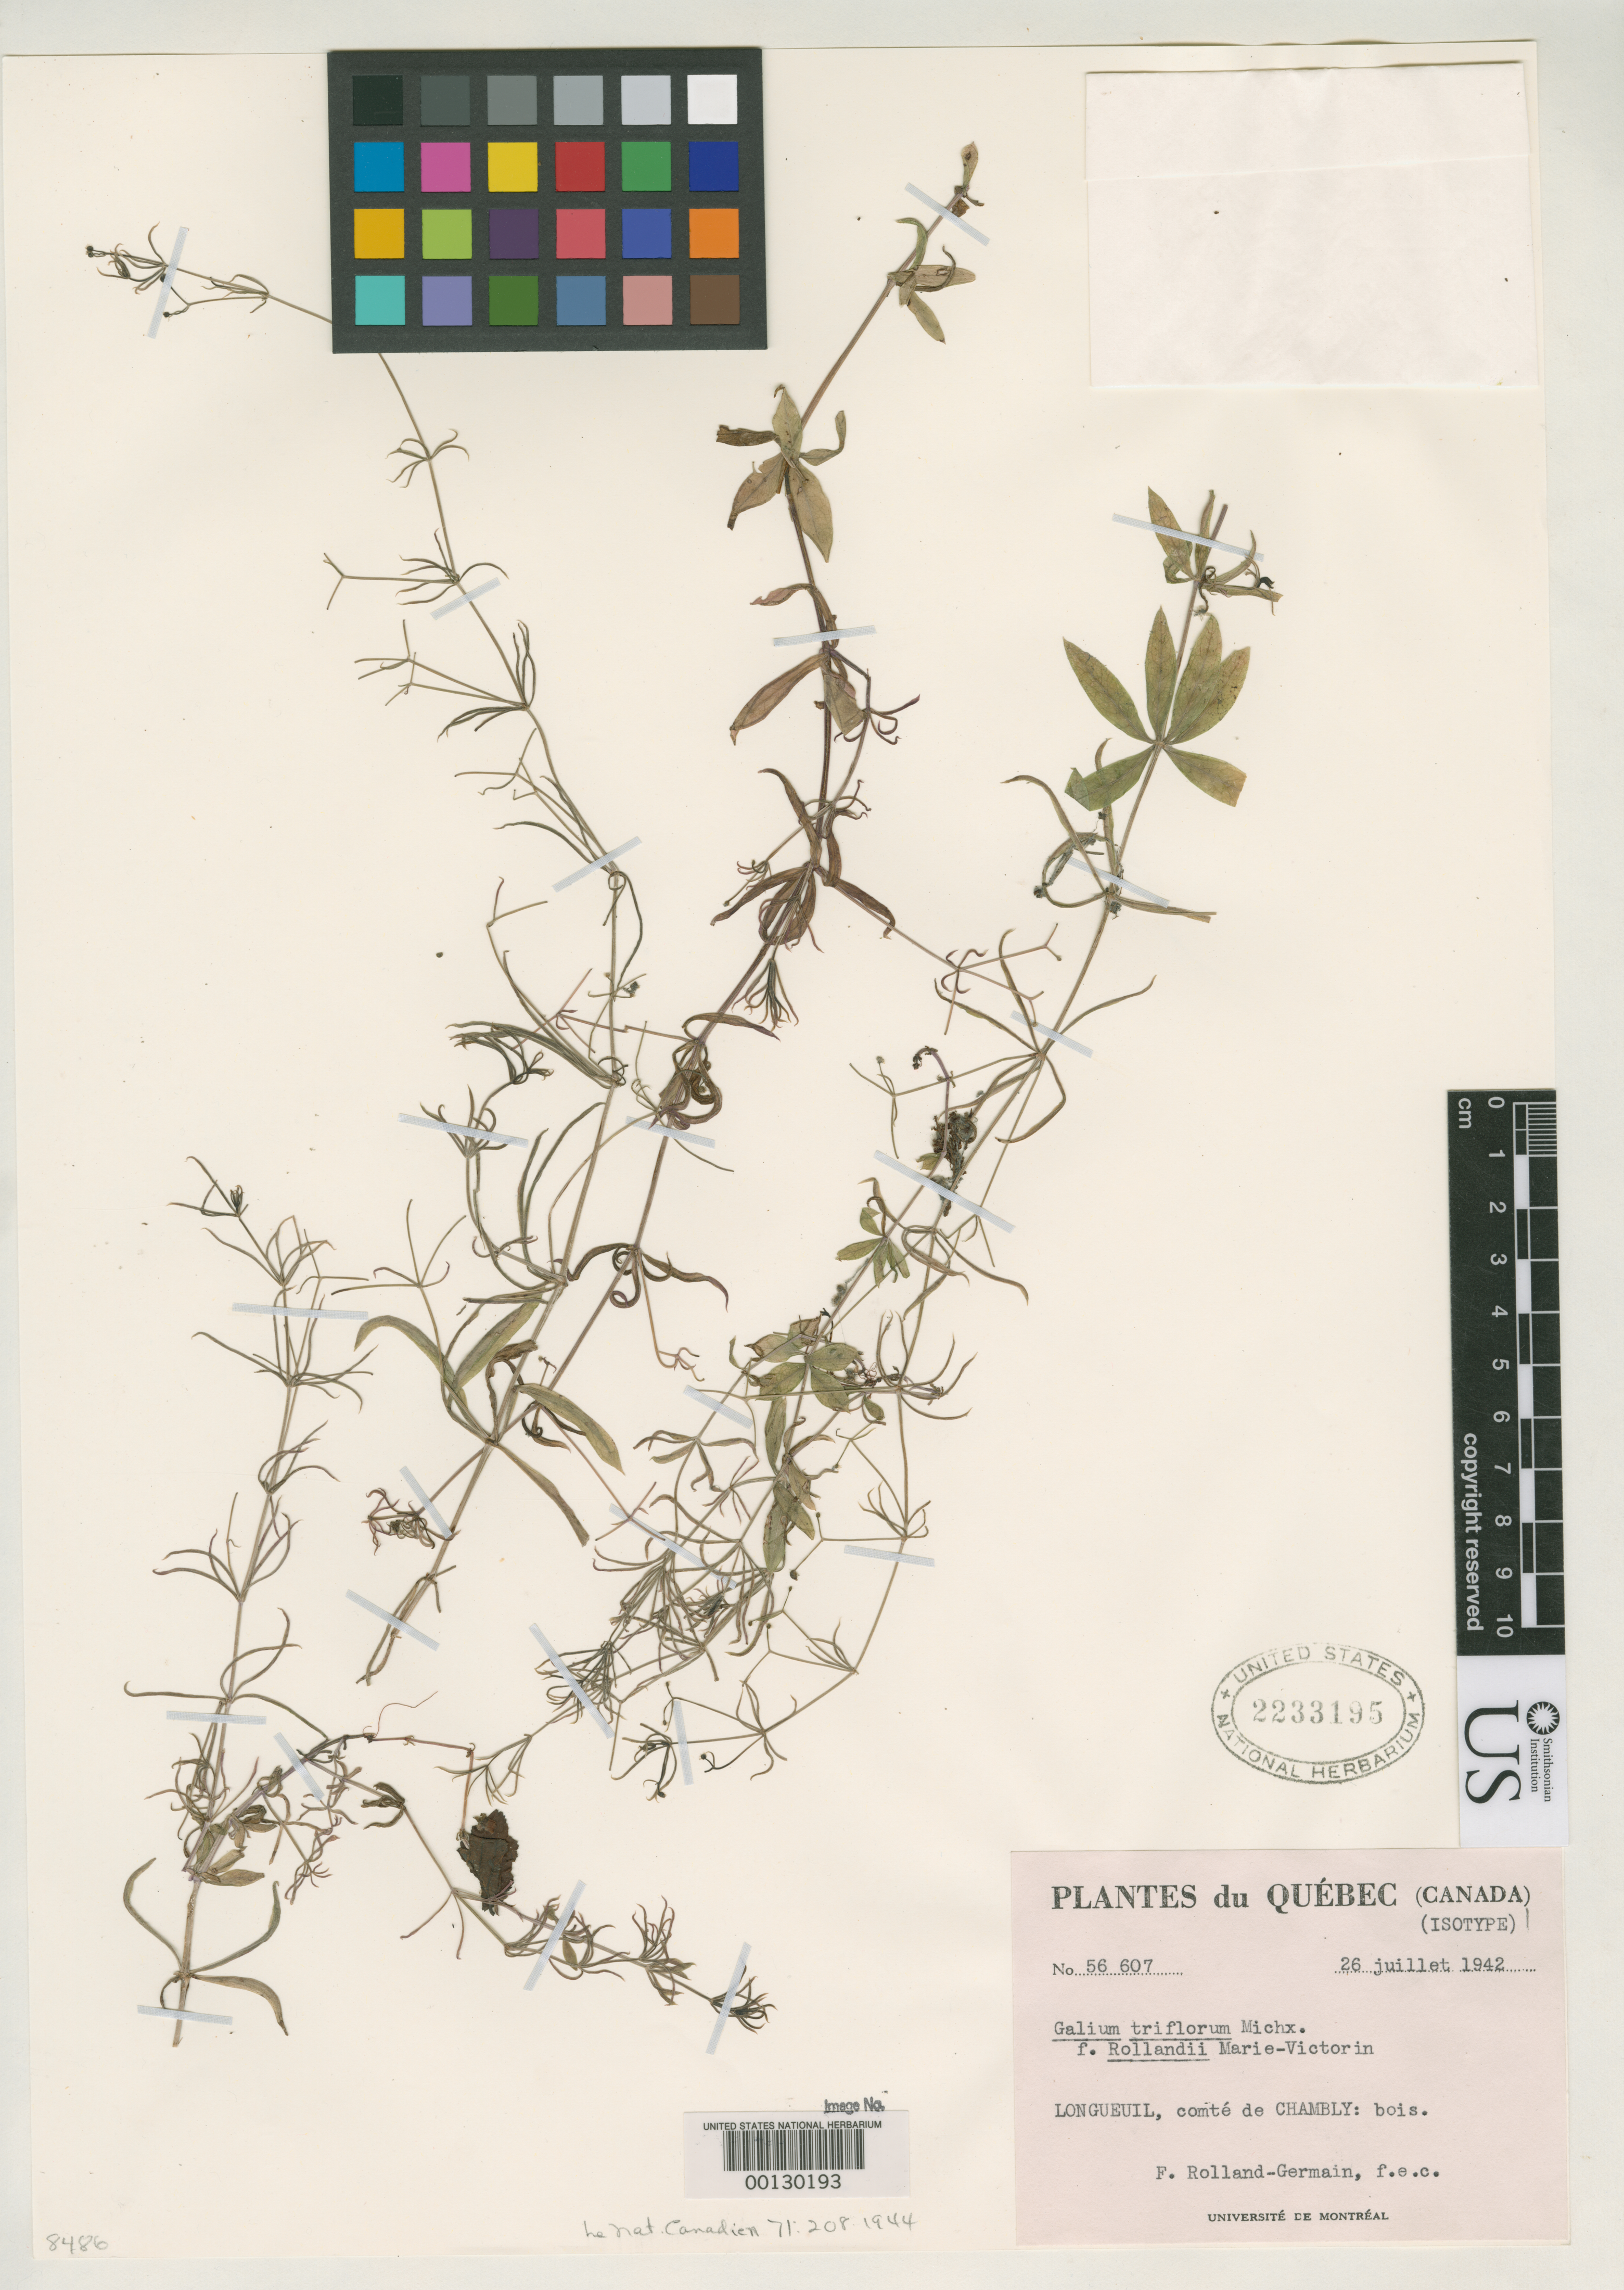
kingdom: Plantae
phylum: Tracheophyta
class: Magnoliopsida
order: Gentianales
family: Rubiaceae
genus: Galium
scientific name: Galium triflorum f. rollandii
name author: Vict.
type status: Isotype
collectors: Rolland-Germain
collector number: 56607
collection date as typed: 26 Jul 1942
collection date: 1942-07-26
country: Canada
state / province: Quebec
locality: Longueil.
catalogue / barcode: US 2233195